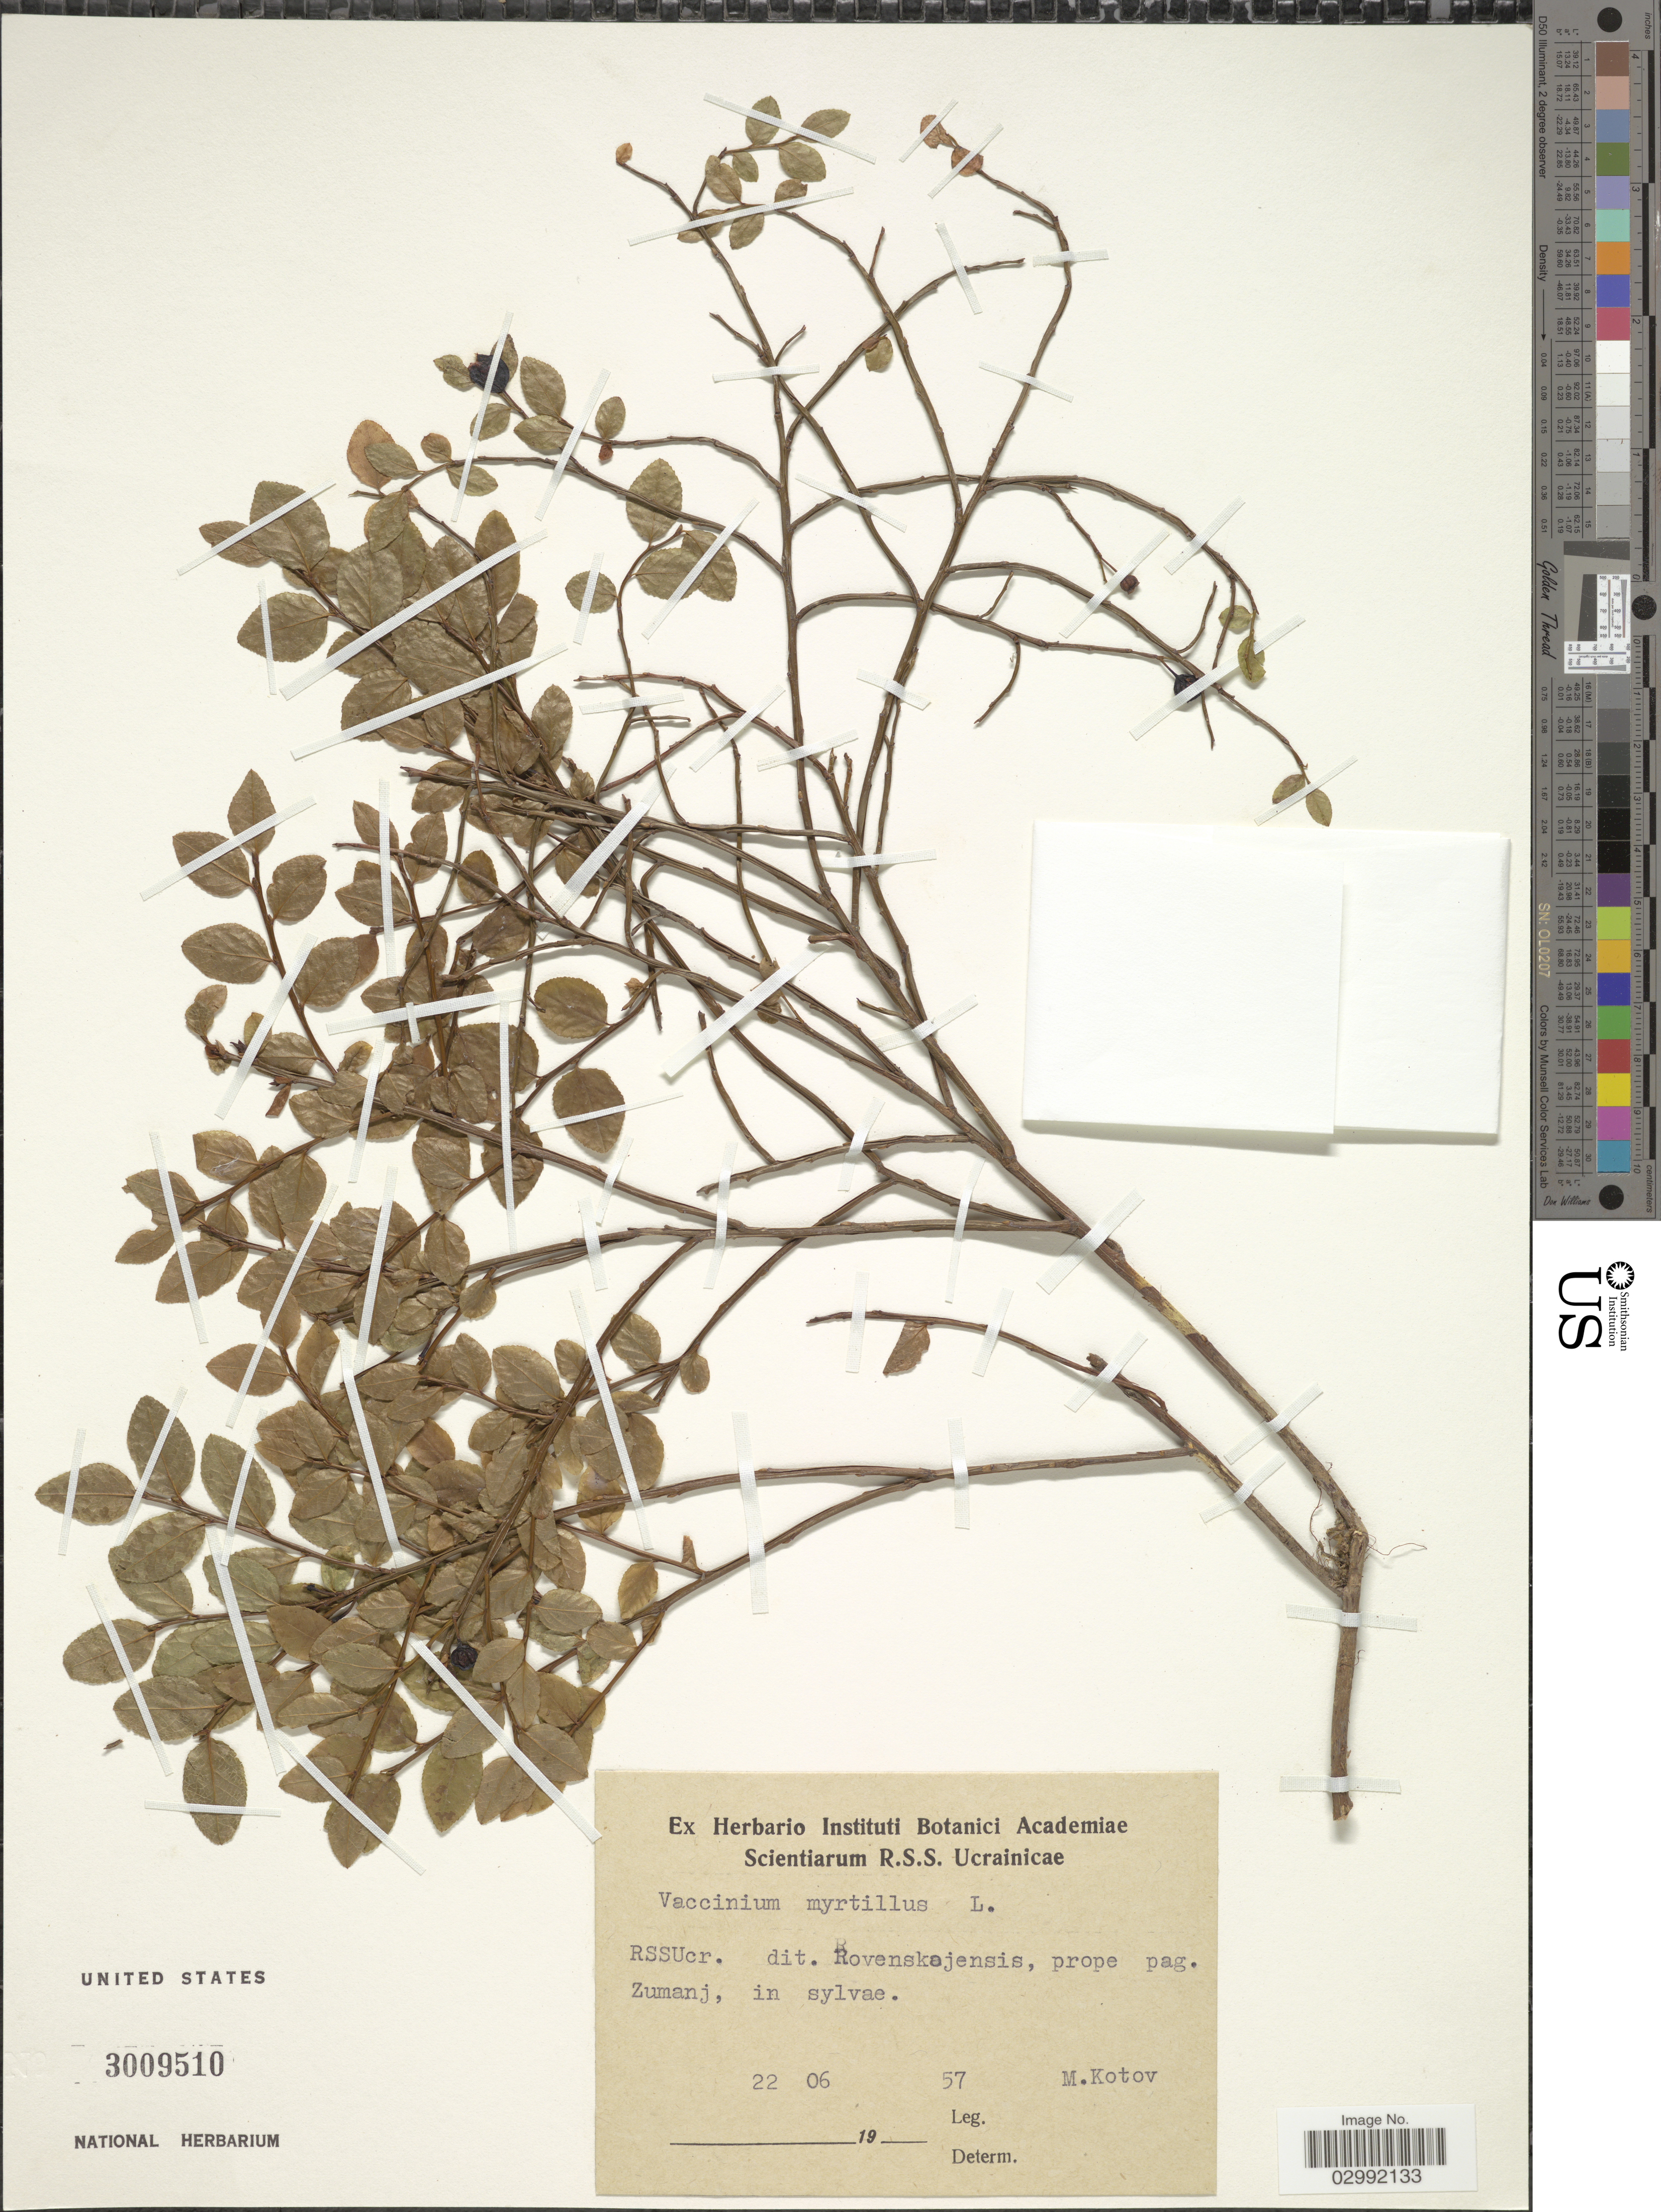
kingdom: Plantae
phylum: Tracheophyta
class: Magnoliopsida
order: Ericales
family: Ericaceae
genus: Vaccinium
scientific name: Vaccinium myrtillus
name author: L.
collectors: M. Kotov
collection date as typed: Transcribed d/m/y: 22/6/57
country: Ukraine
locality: RSSUcr. dit. Rovenskajensis, prope pag. Zumanj, in sylvae.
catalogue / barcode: US 3009510